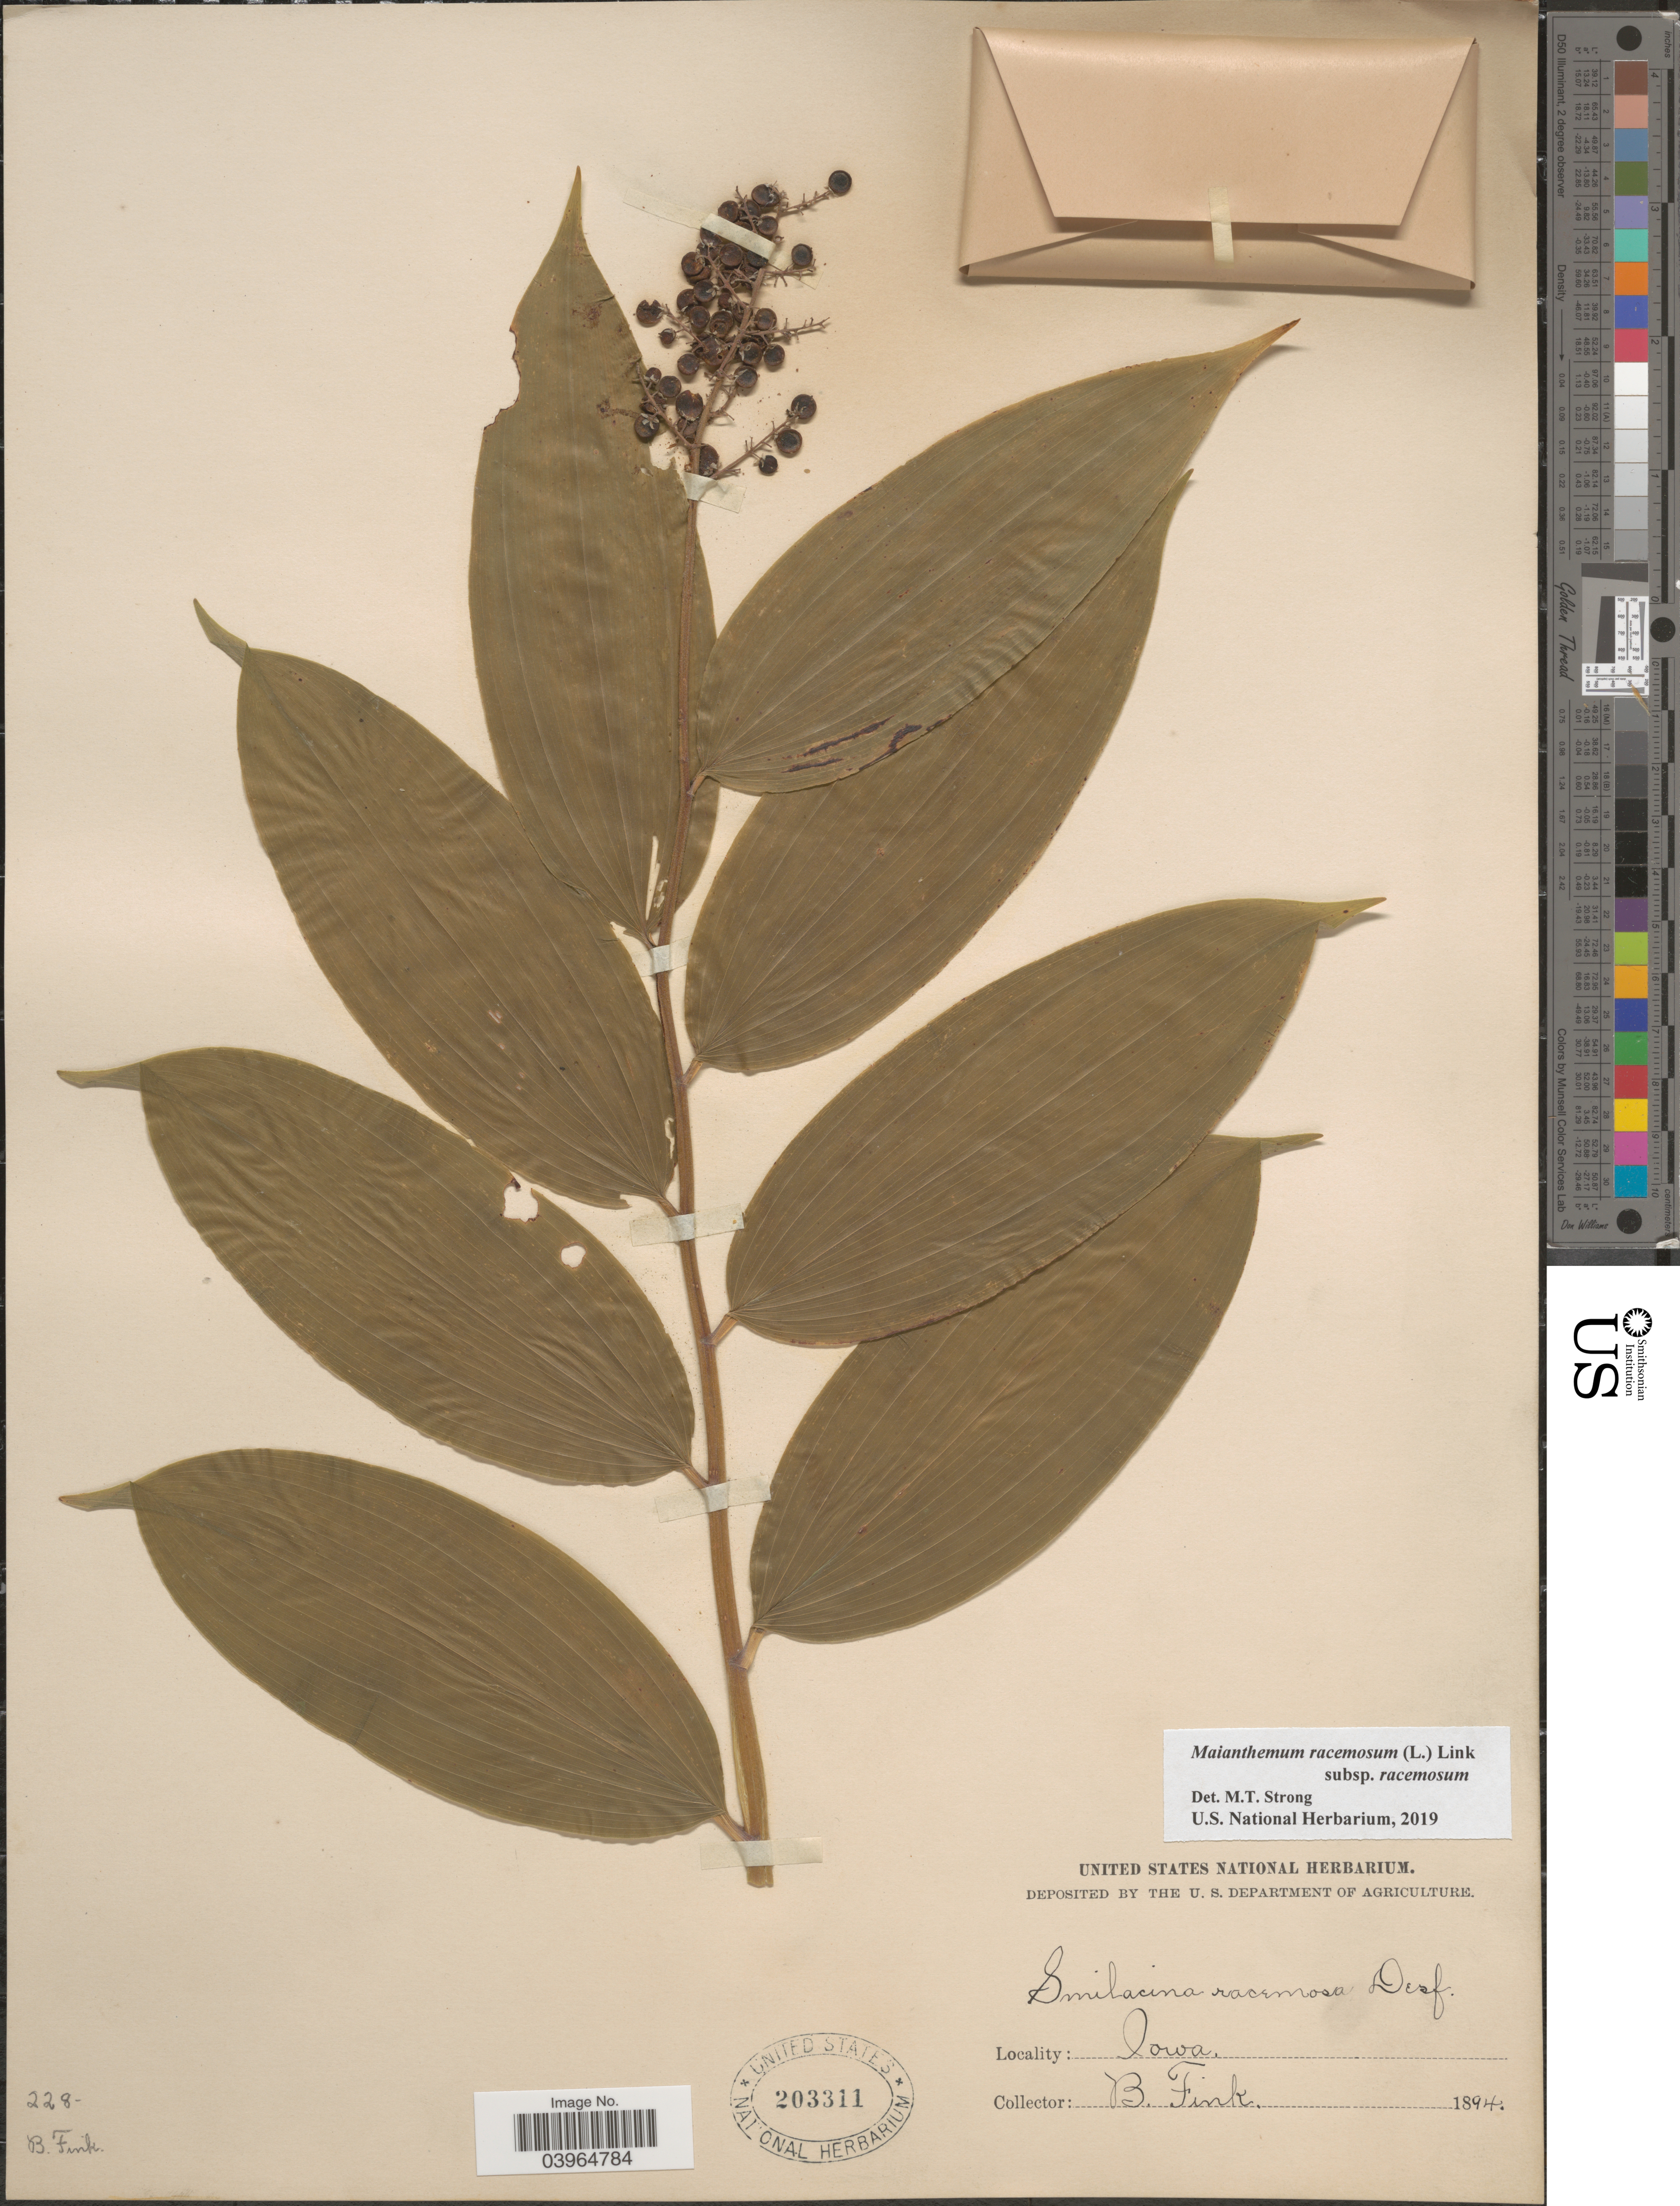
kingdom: Plantae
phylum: Tracheophyta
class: Liliopsida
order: Asparagales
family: Asparagaceae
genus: Maianthemum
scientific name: Maianthemum racemosum subsp. racemosum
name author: (L.) Link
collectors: B. Fink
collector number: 228*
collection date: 1894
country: United States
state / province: Iowa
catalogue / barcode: US 203311